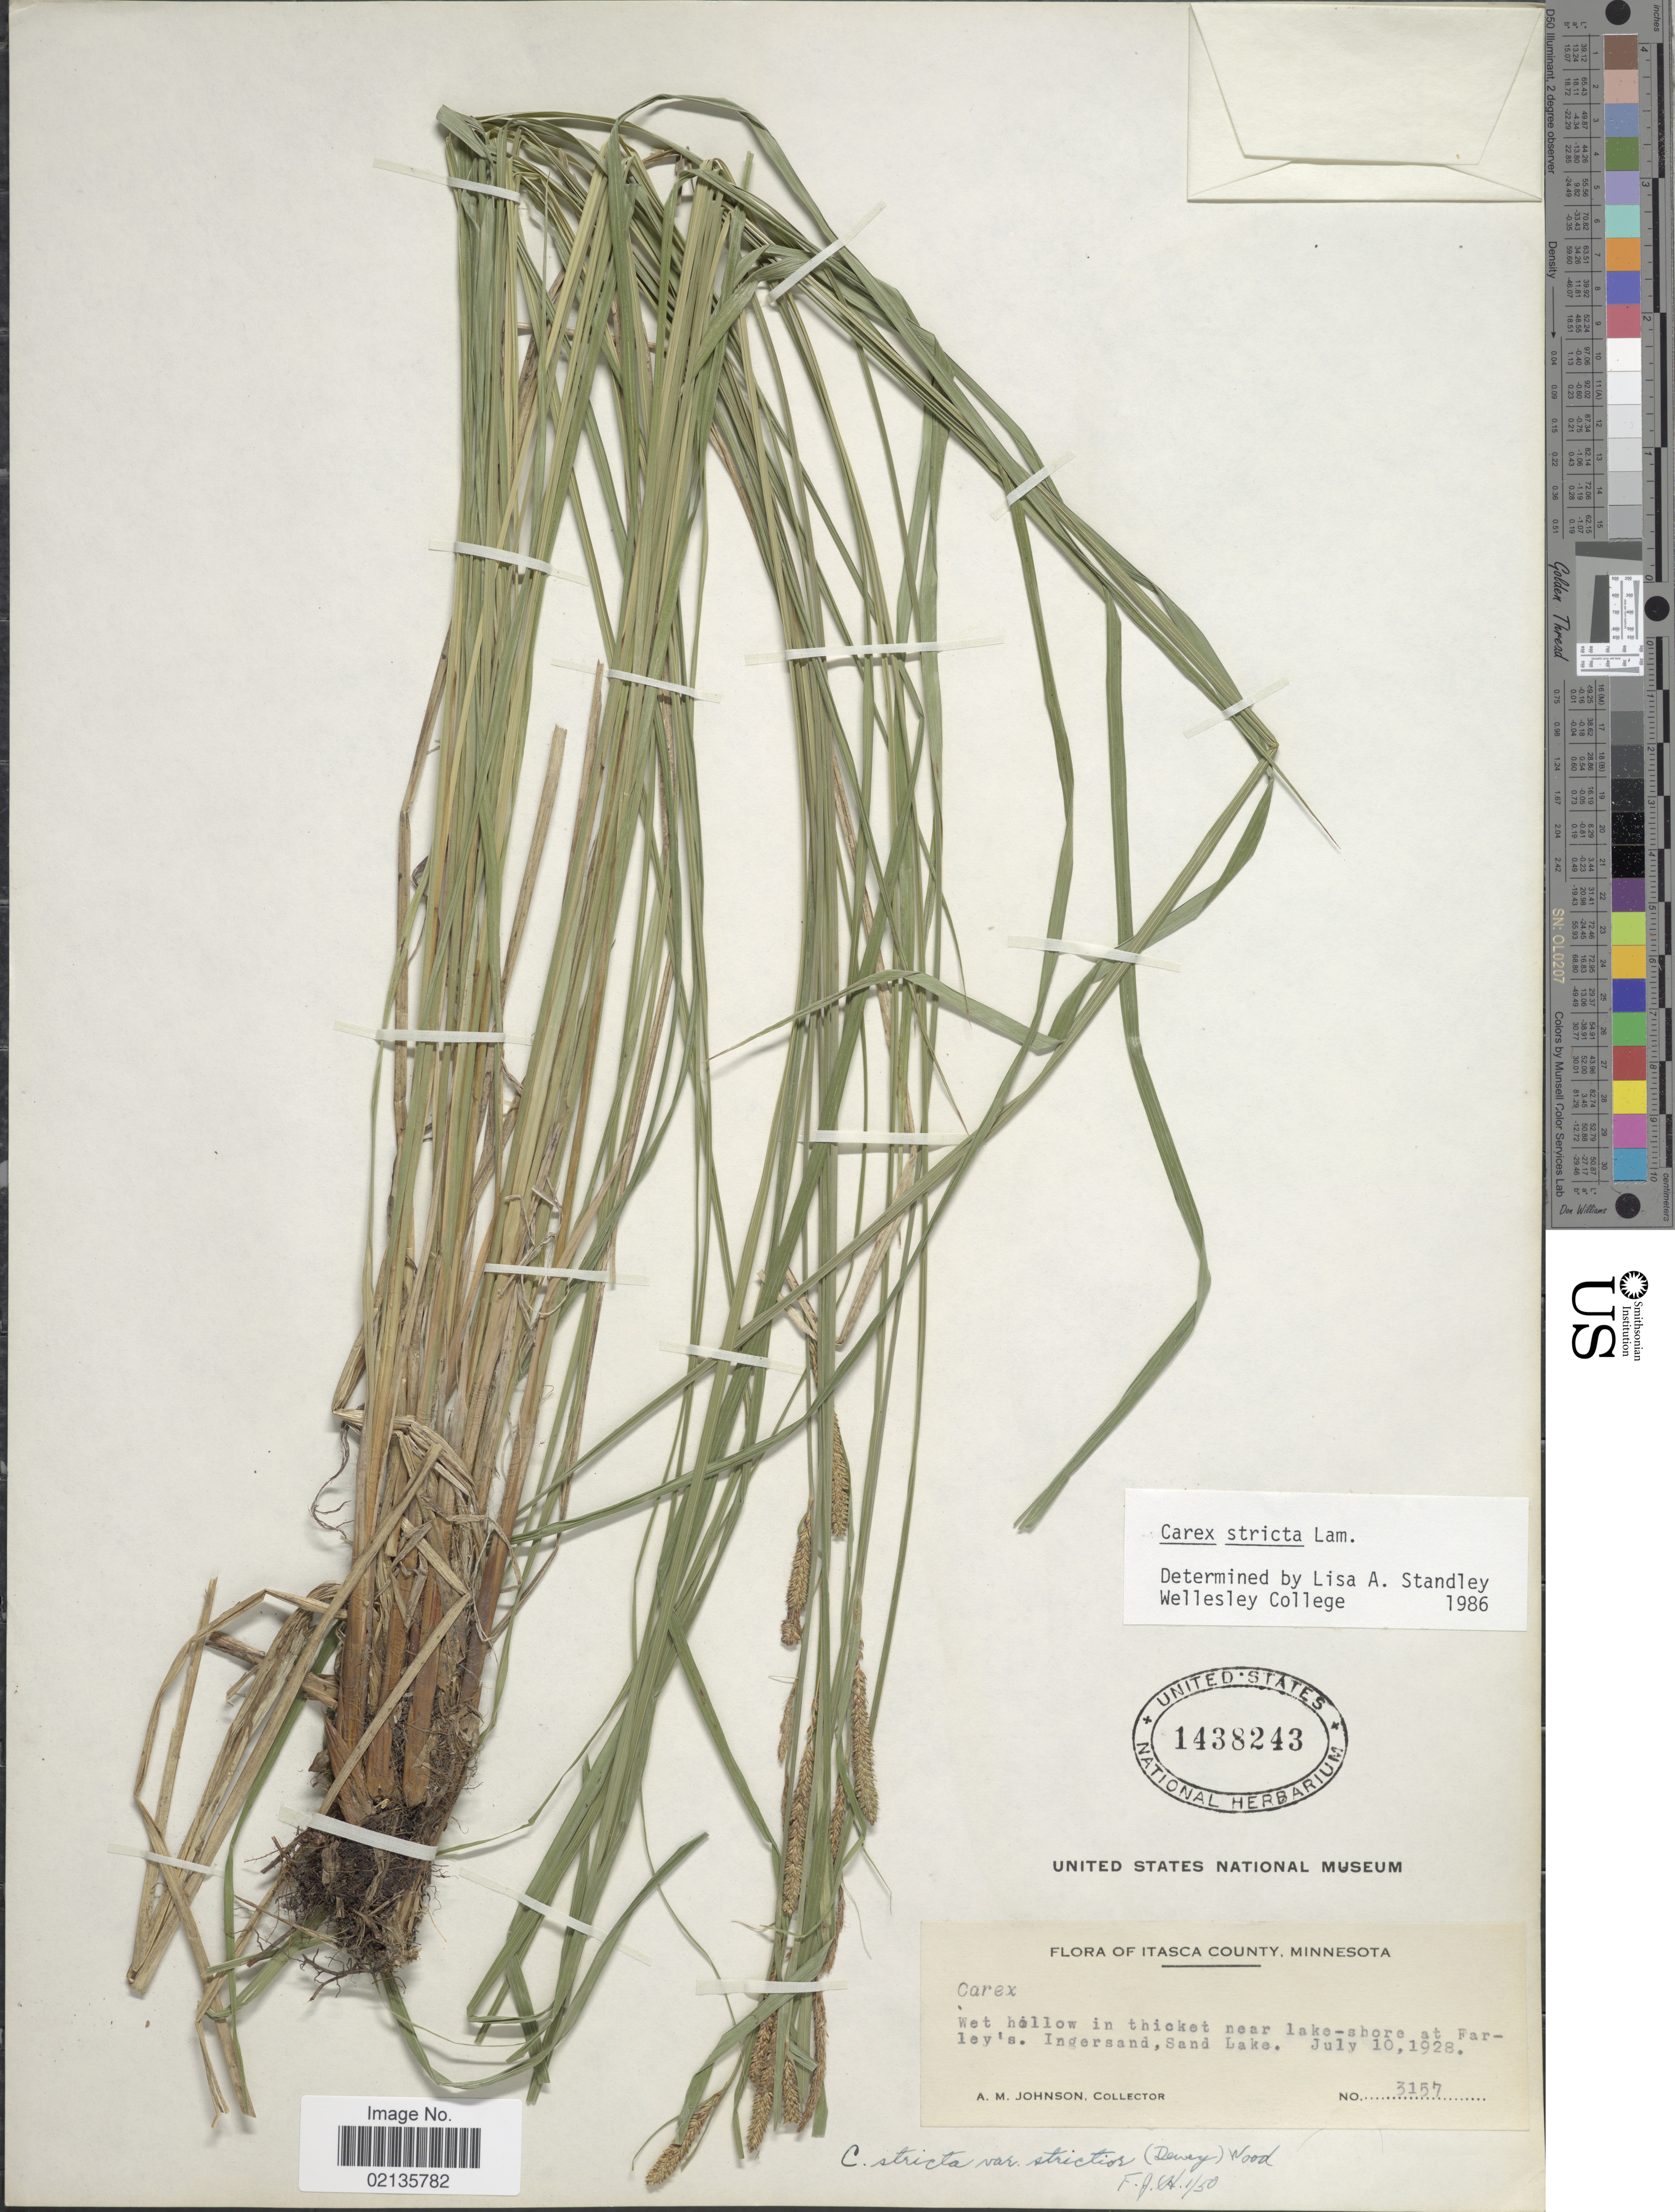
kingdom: Plantae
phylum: Tracheophyta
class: Liliopsida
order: Poales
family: Cyperaceae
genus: Carex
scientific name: Carex stricta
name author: Lam.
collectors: A. M. Johnson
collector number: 3157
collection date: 1928-07-10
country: United States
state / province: Minnesota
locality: Itasca County, wet hollow in thicket near Lake-shore at Farley's. Ingersand, Sand Lake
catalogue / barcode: US 1438243